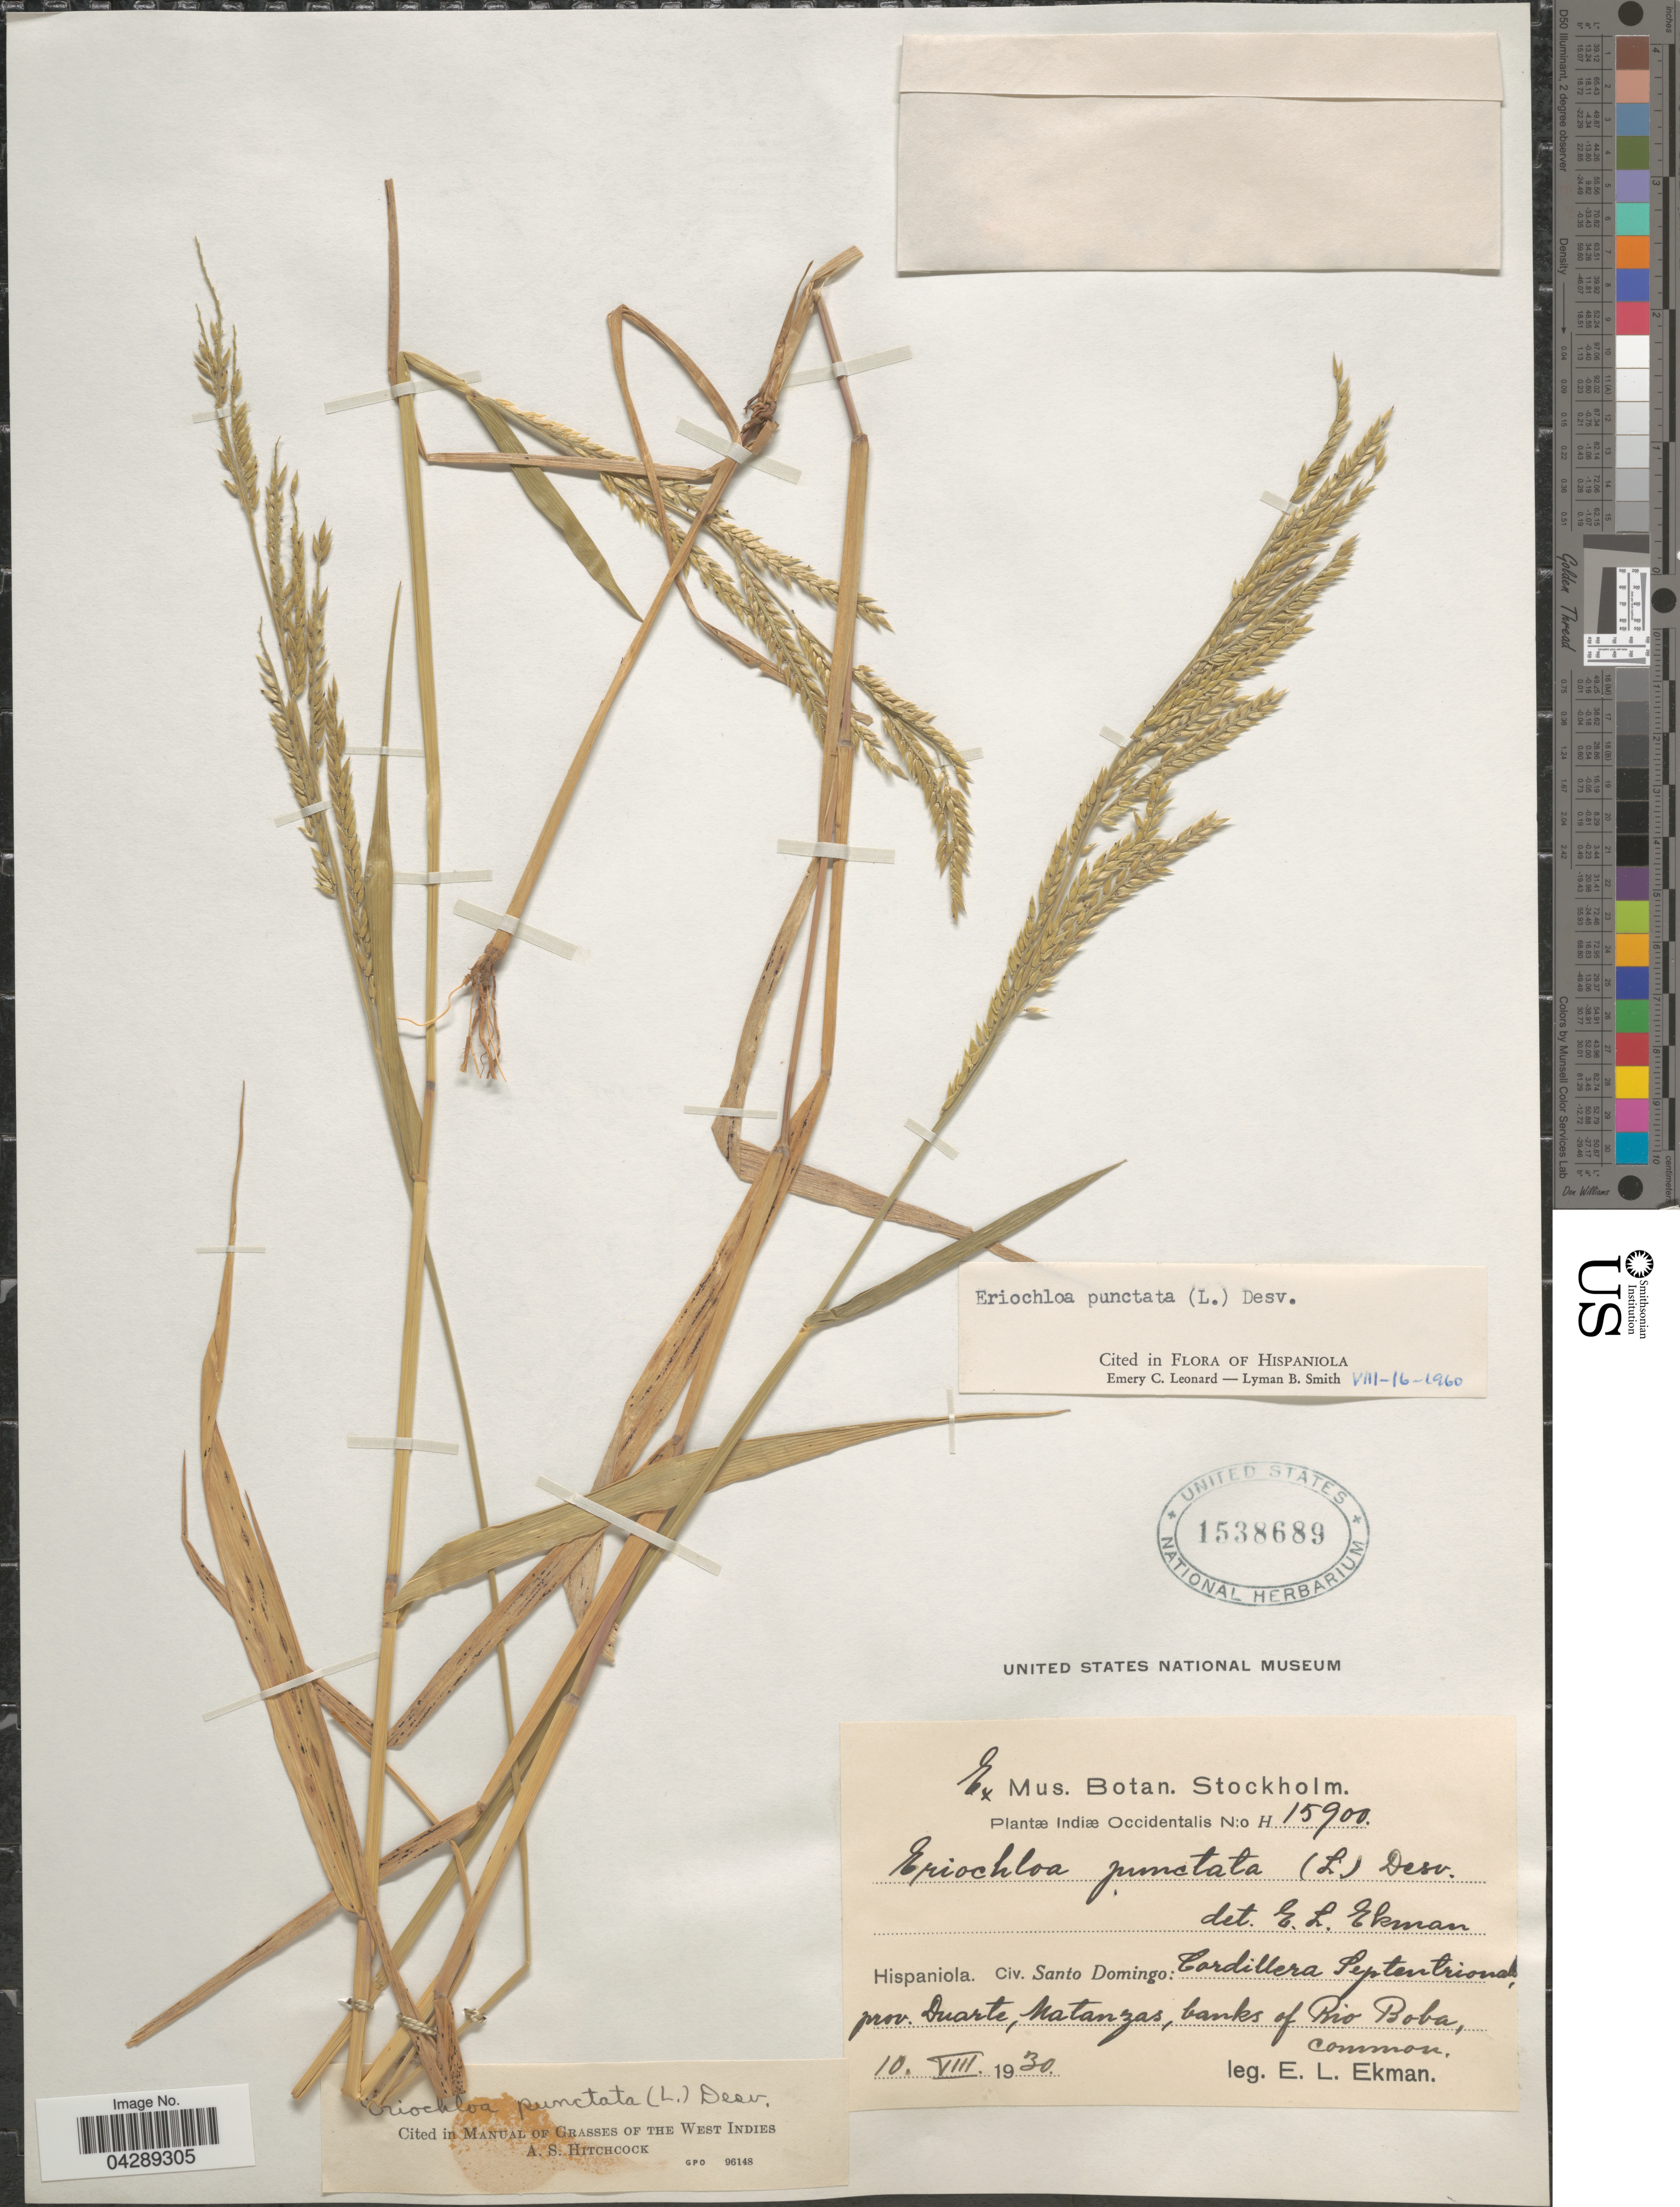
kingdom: Plantae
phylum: Tracheophyta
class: Liliopsida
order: Poales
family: Poaceae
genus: Eriochloa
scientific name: Eriochloa punctata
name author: (L.) Desv. ex Ham.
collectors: E. L. Ekman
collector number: H15900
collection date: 1930-08-10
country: Dominican Republic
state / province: Duarte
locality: Indiæ Occidentalis. Hispaniola. Civ. Santo Domingo: Cordillera Septentrionale prov. Duarte, Matanzas, banks of Rio Boba, common.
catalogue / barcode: US 1538689